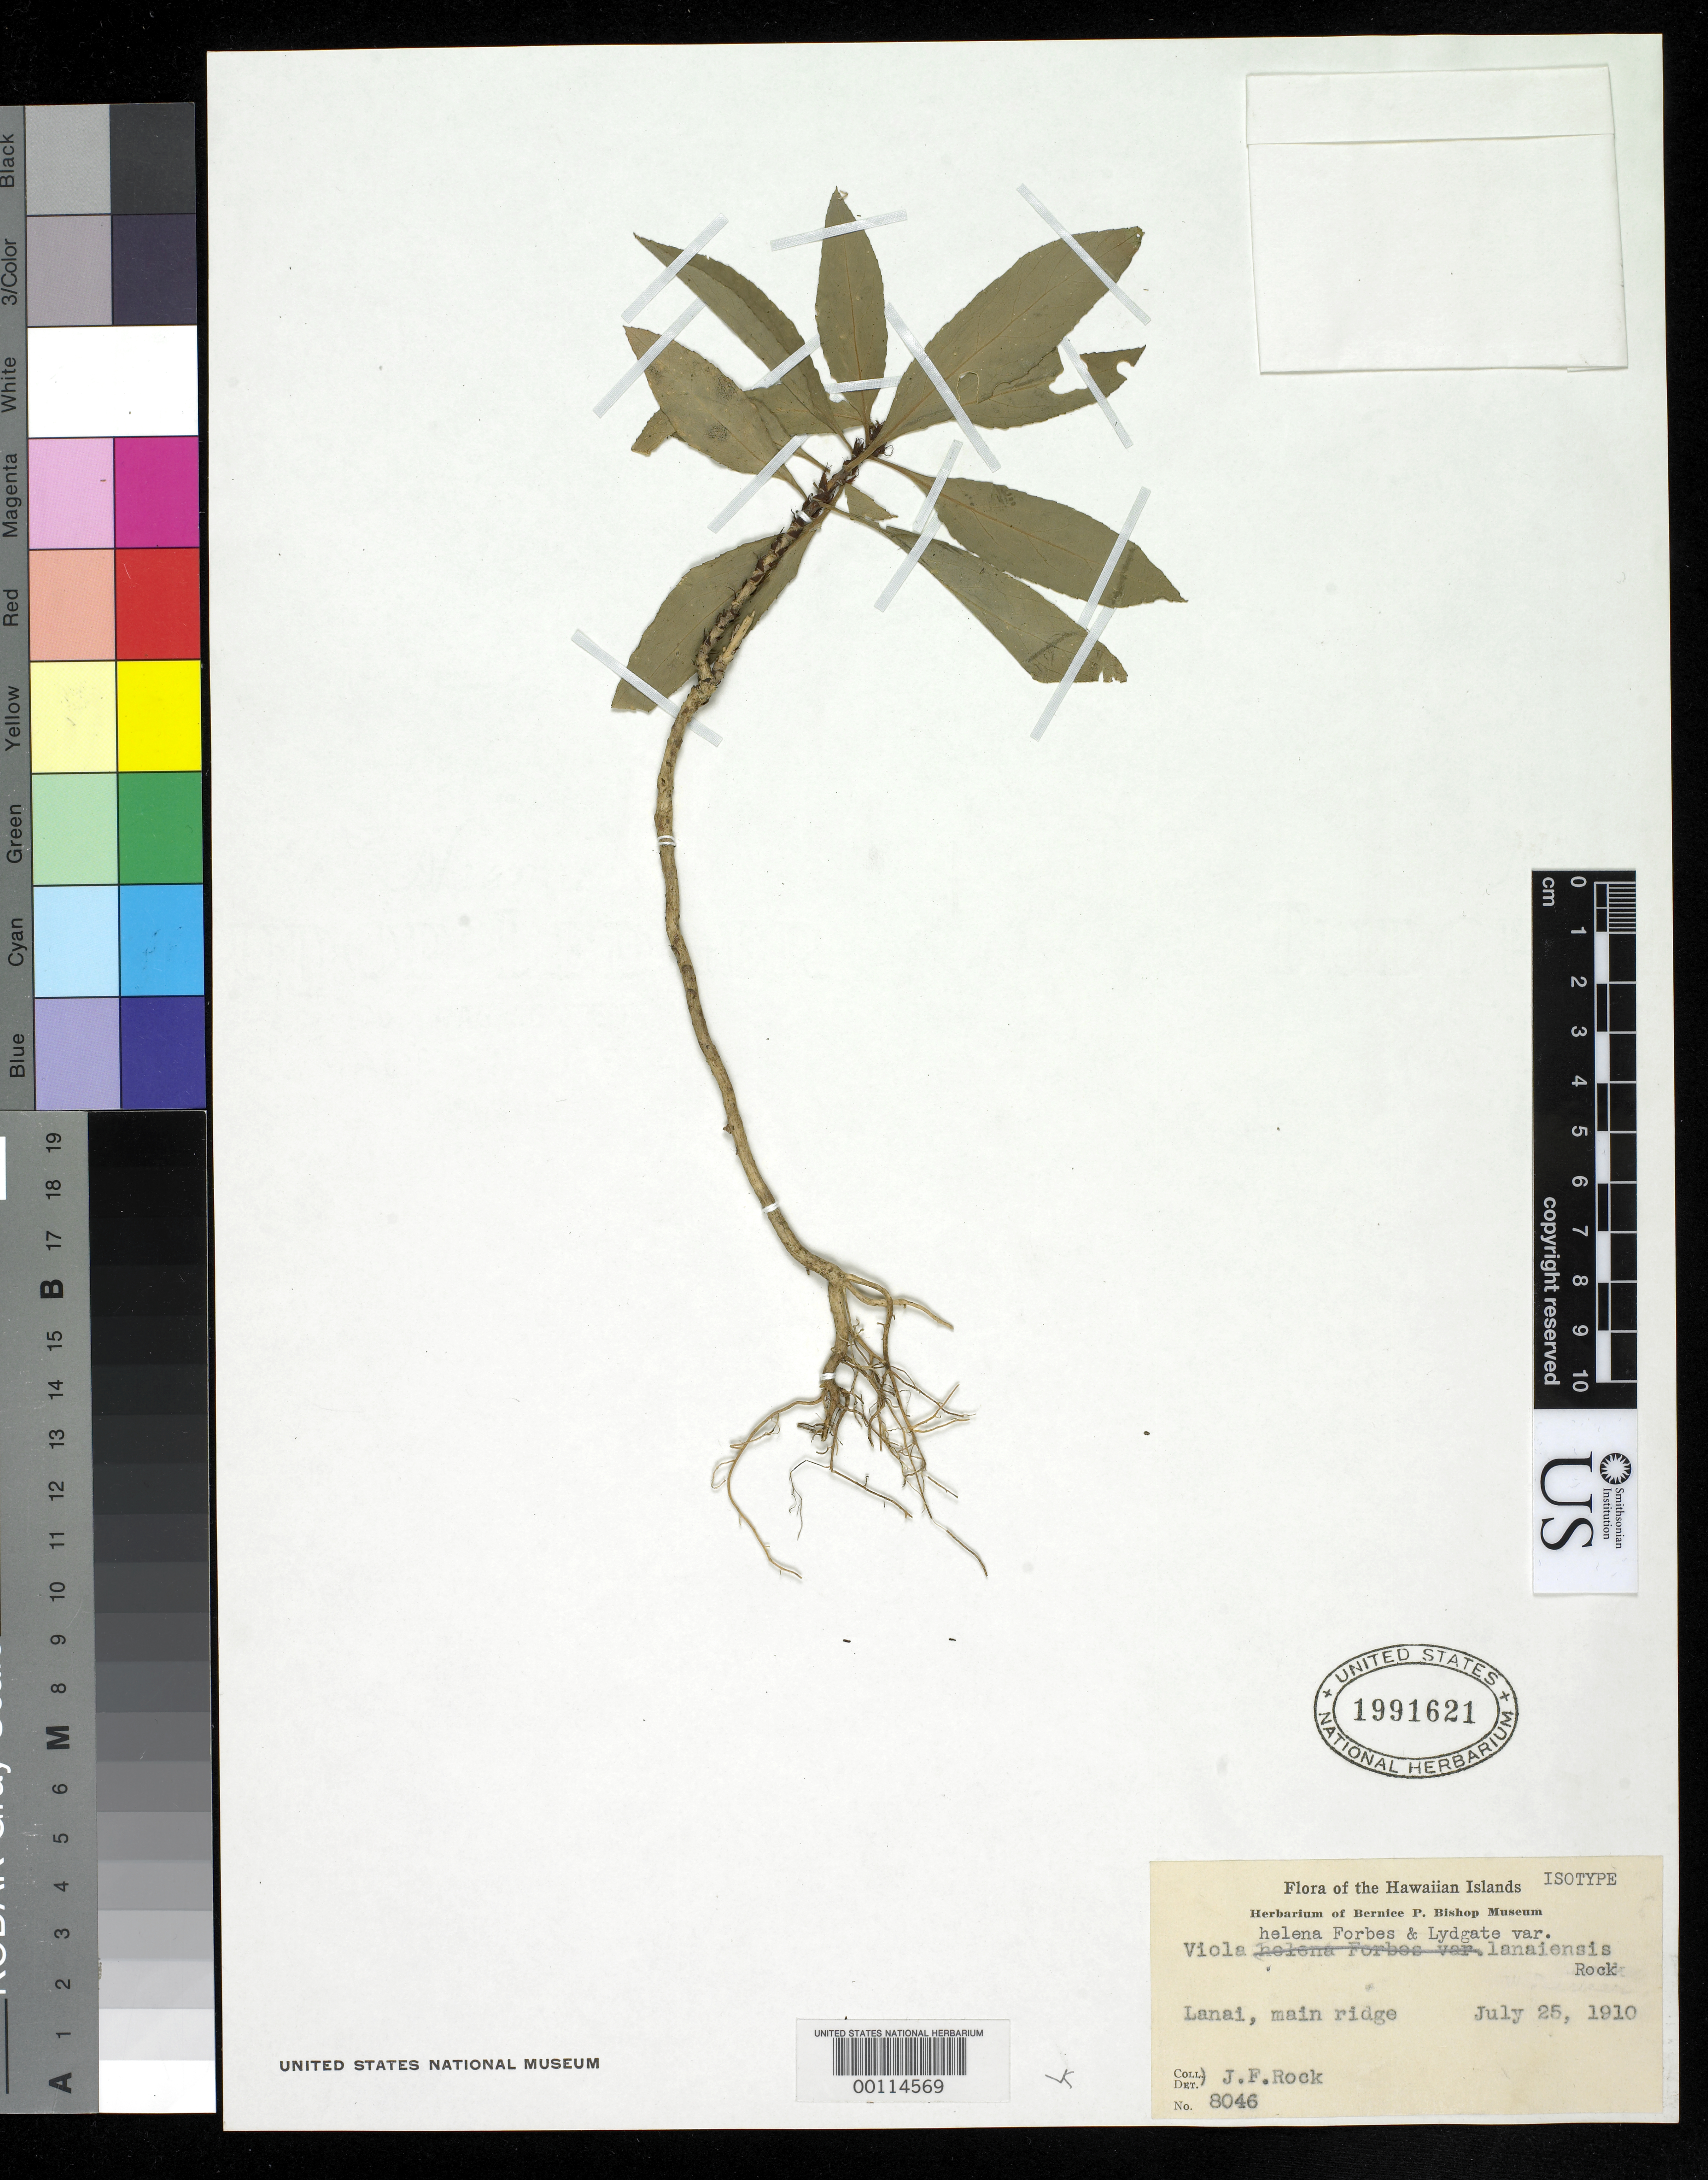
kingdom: Plantae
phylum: Tracheophyta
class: Magnoliopsida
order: Malpighiales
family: Violaceae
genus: Viola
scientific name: Viola helena var. lanaiensis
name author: Rock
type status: Isotype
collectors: J. F. Rock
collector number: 8046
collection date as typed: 25 Jul 1910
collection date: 1910-07-25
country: United States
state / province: Hawaii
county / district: Maui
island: Lana'i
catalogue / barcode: US 1991621